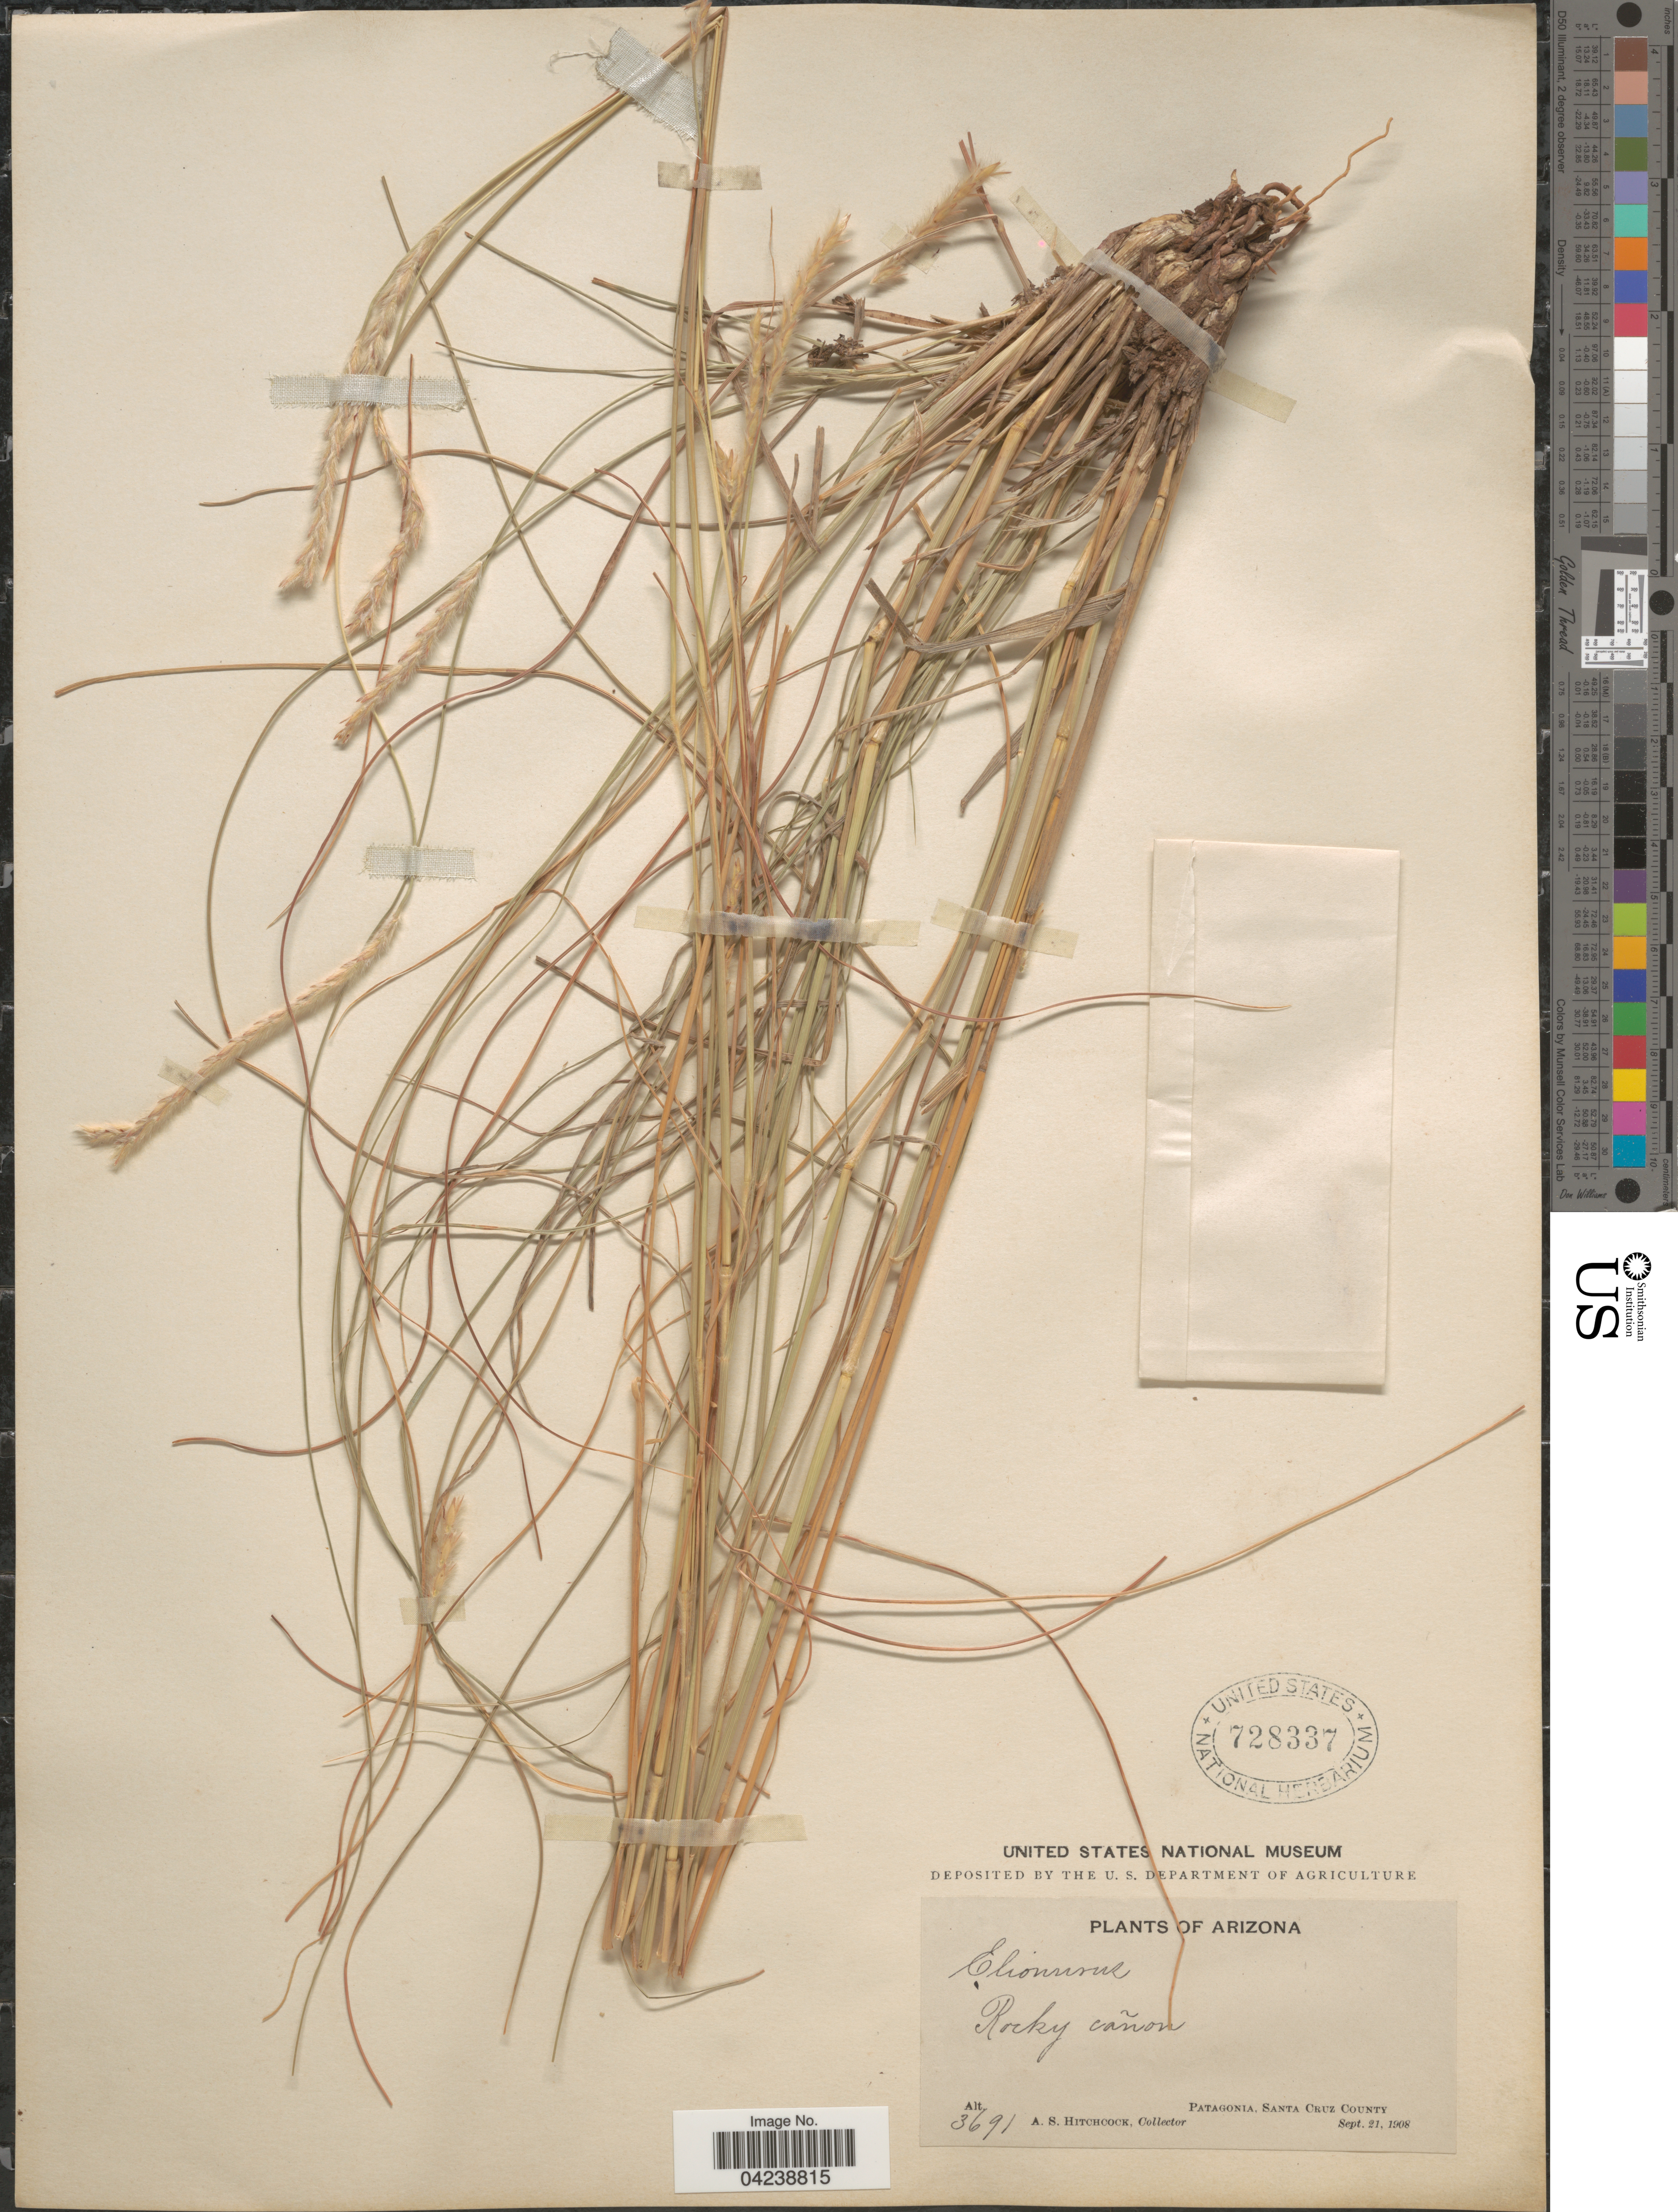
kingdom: Plantae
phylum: Tracheophyta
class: Liliopsida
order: Poales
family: Poaceae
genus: Elionurus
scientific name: Elionurus barbiculmis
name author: Hack. in A. DC.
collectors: A. S. Hitchcock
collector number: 3691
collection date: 1908-09-21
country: United States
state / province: Arizona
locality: Patagonia, Santa Cruz County.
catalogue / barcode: US 728337